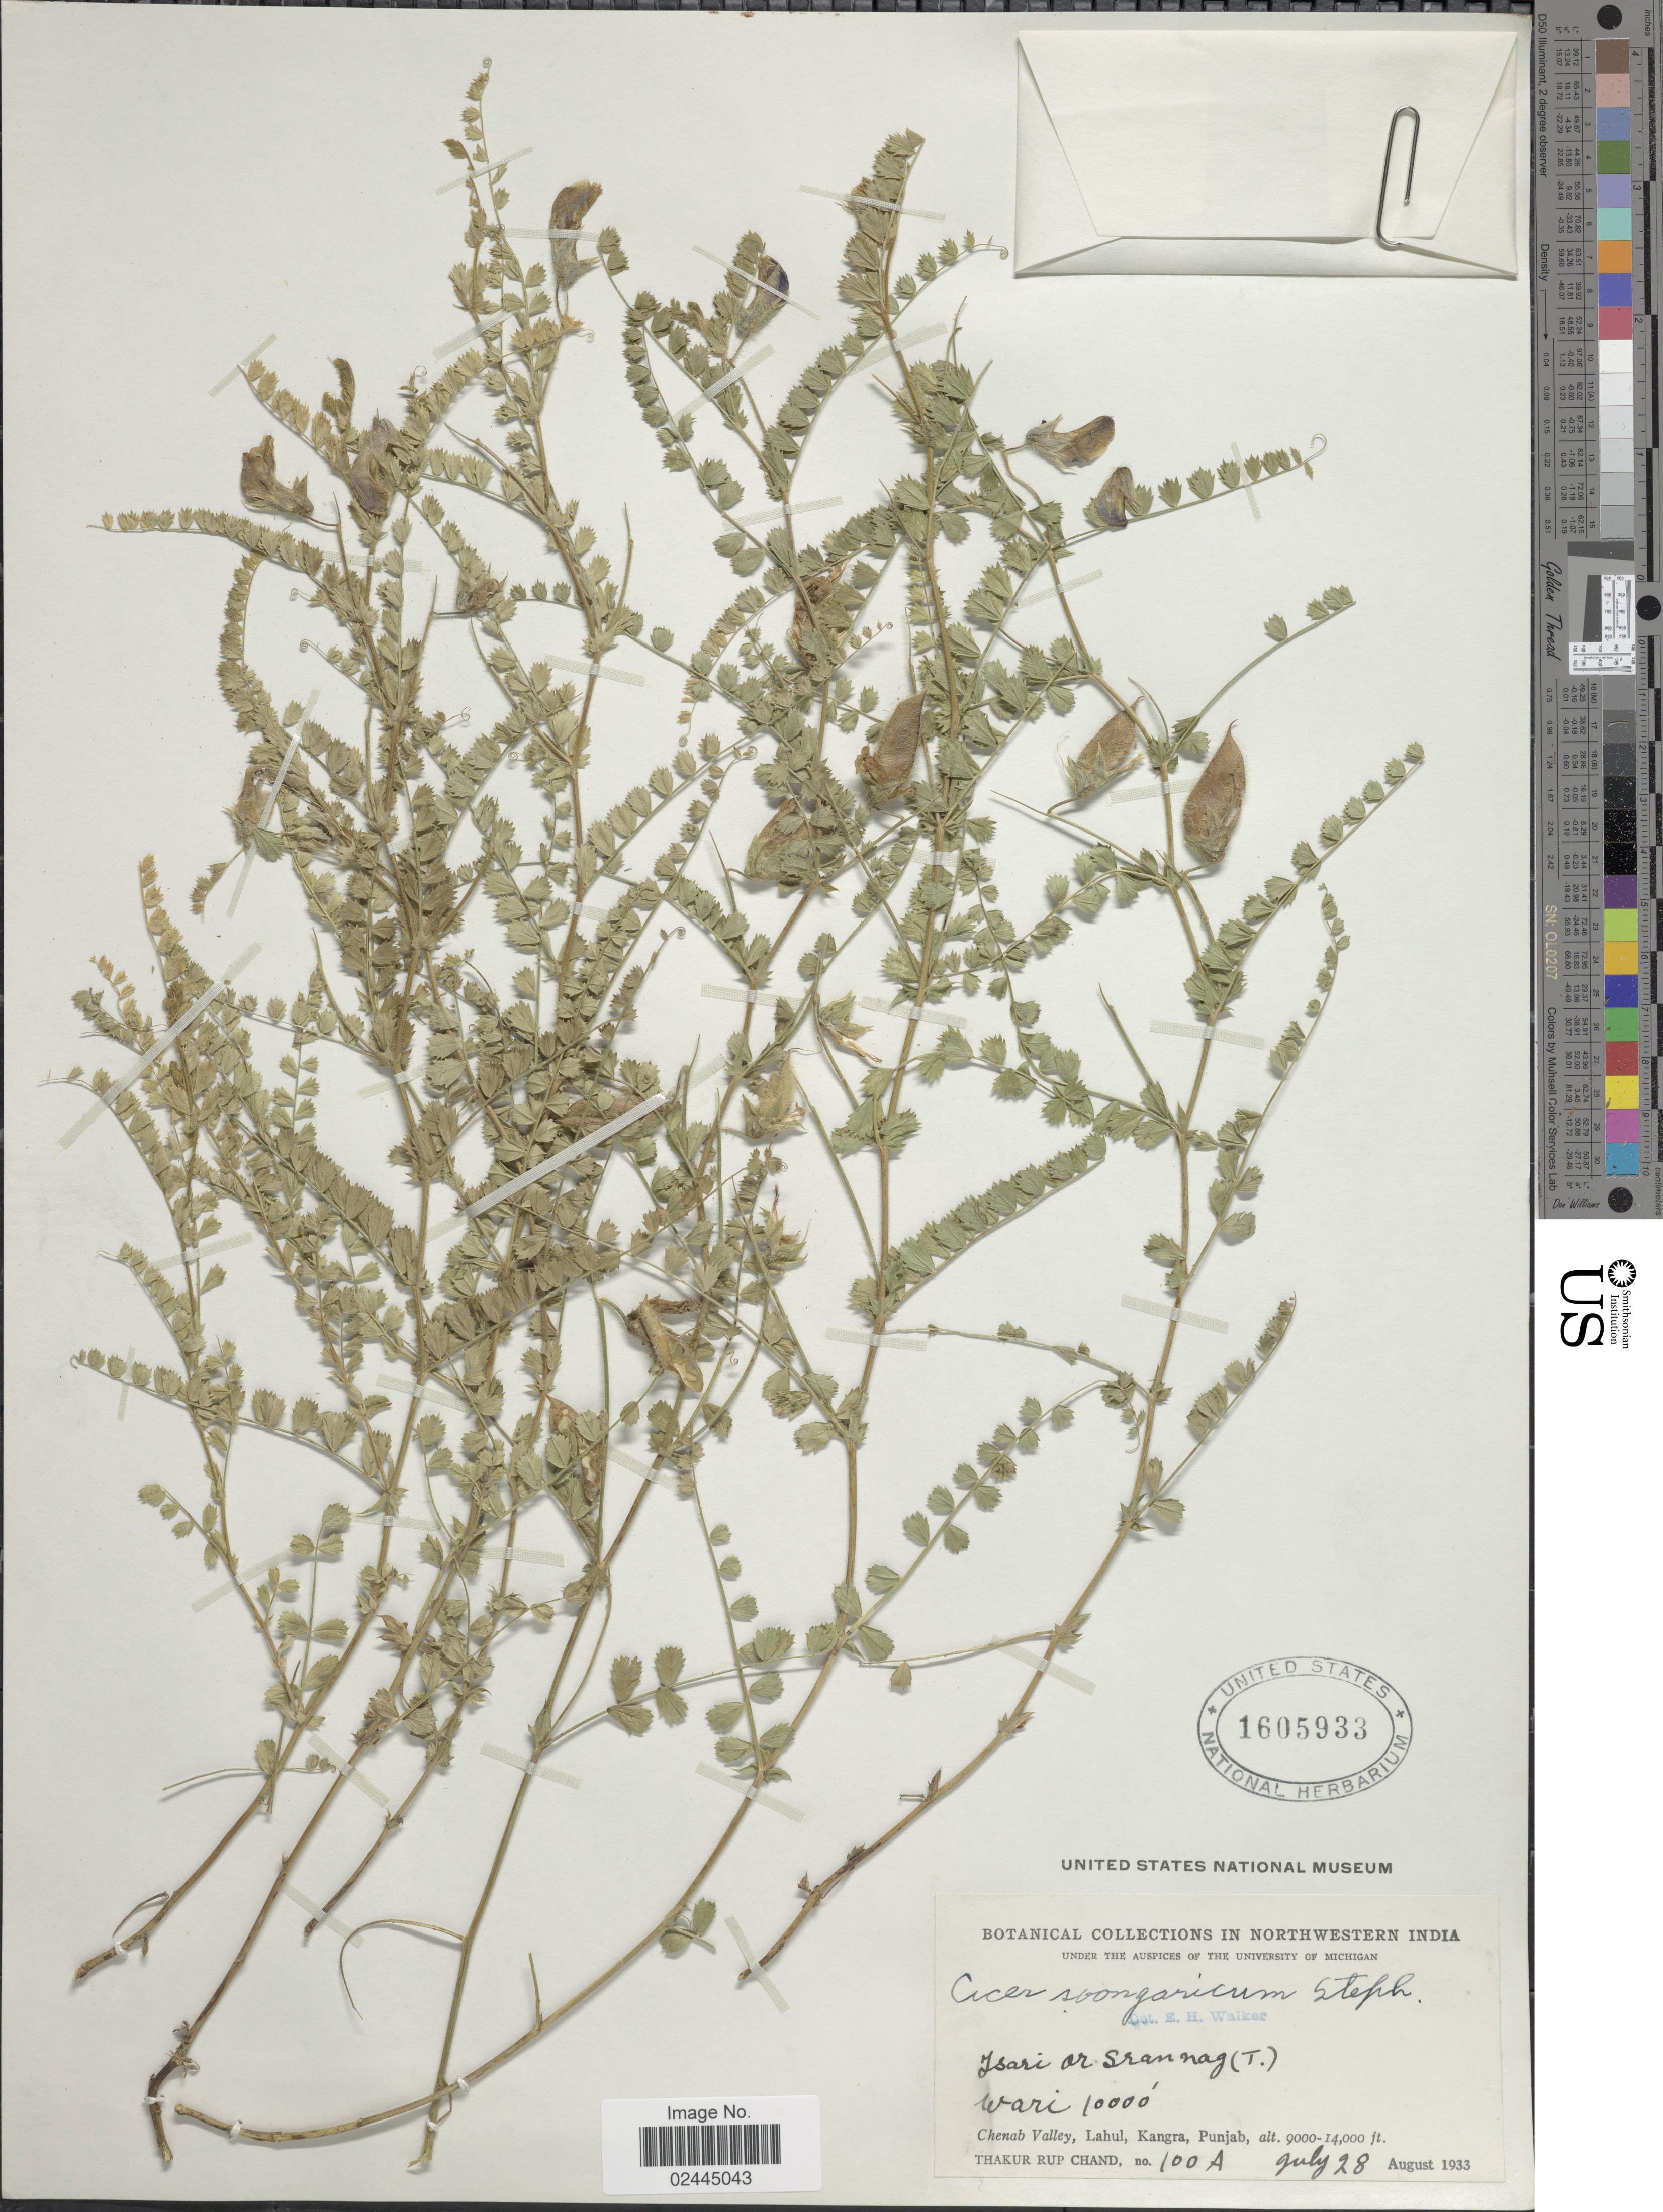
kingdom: Plantae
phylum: Tracheophyta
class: Magnoliopsida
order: Fabales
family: Fabaceae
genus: Cicer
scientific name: Cicer songaricum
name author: DC.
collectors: T. R. Chand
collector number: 100A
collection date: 1933-07-28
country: India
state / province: Punjab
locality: Northwestern India. Wari, Chenab Valley, Lahul, Kangra, Punjab.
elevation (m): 2743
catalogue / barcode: US 1605933